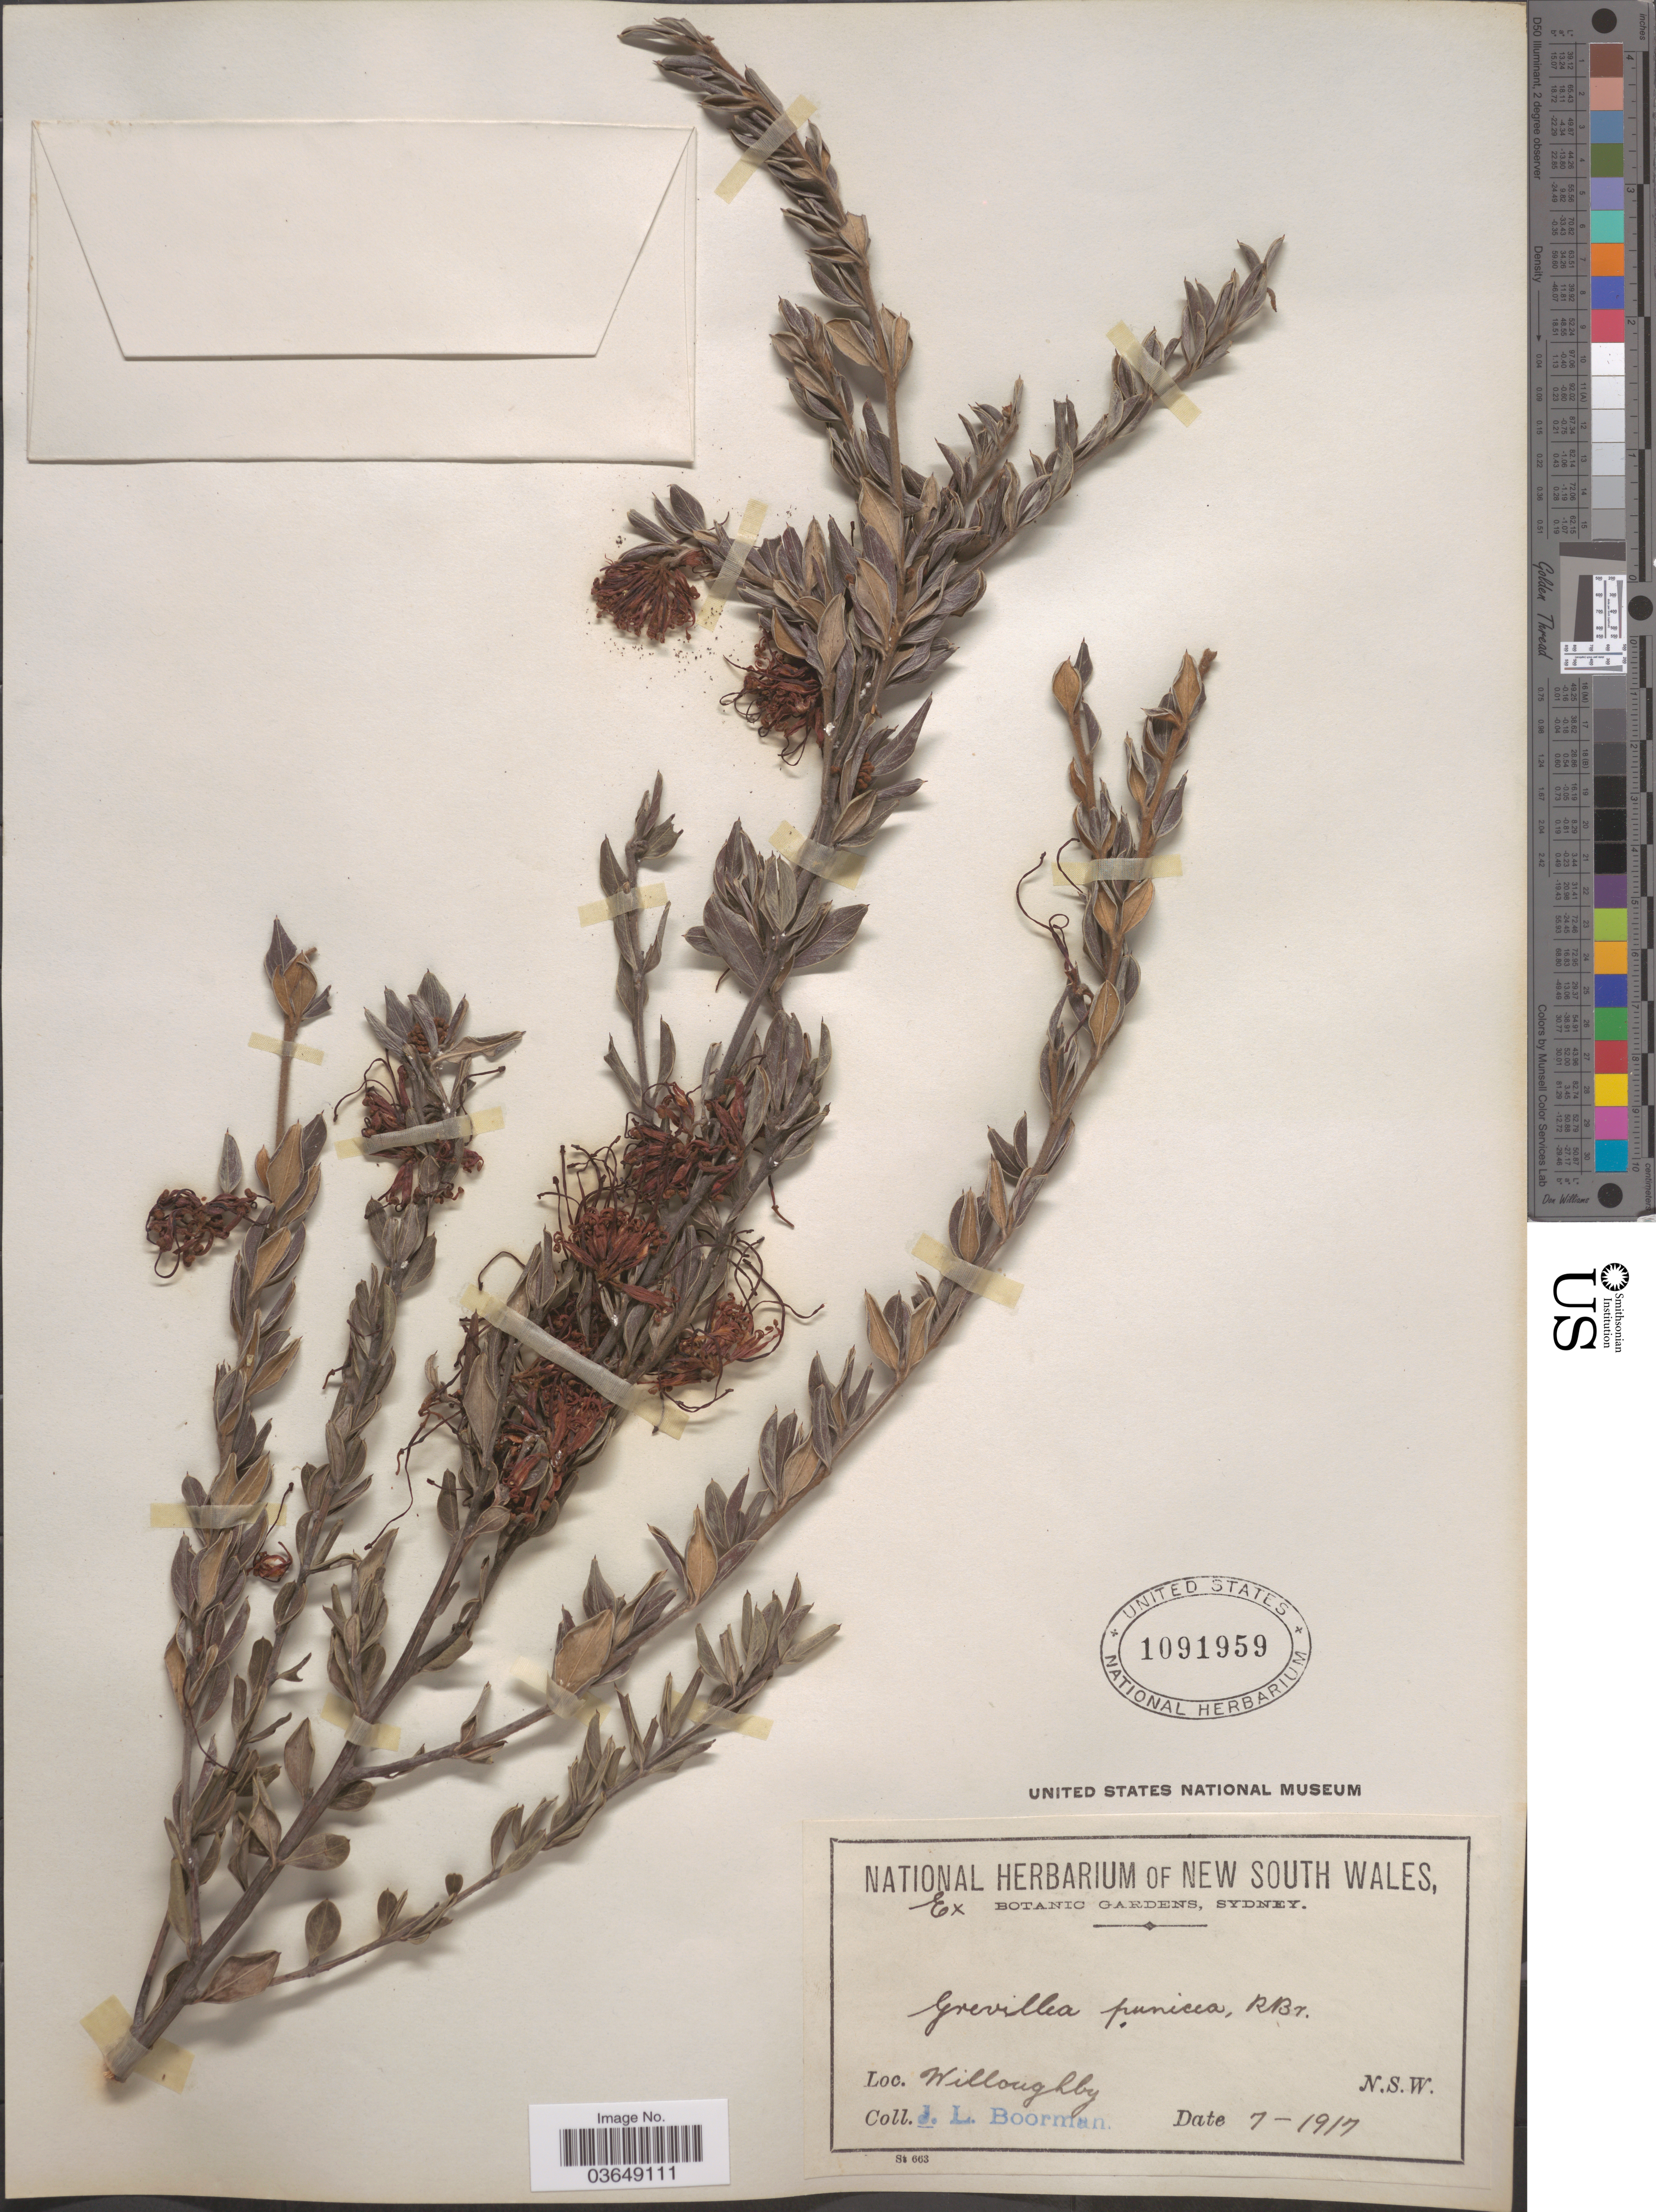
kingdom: Plantae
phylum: Tracheophyta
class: Magnoliopsida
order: Proteales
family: Proteaceae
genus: Grevillea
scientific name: Grevillea punicea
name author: R. Br.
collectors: -. Boorman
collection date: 1917-07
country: Australia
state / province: New South Wales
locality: Willoughby.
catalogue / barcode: US 1091959